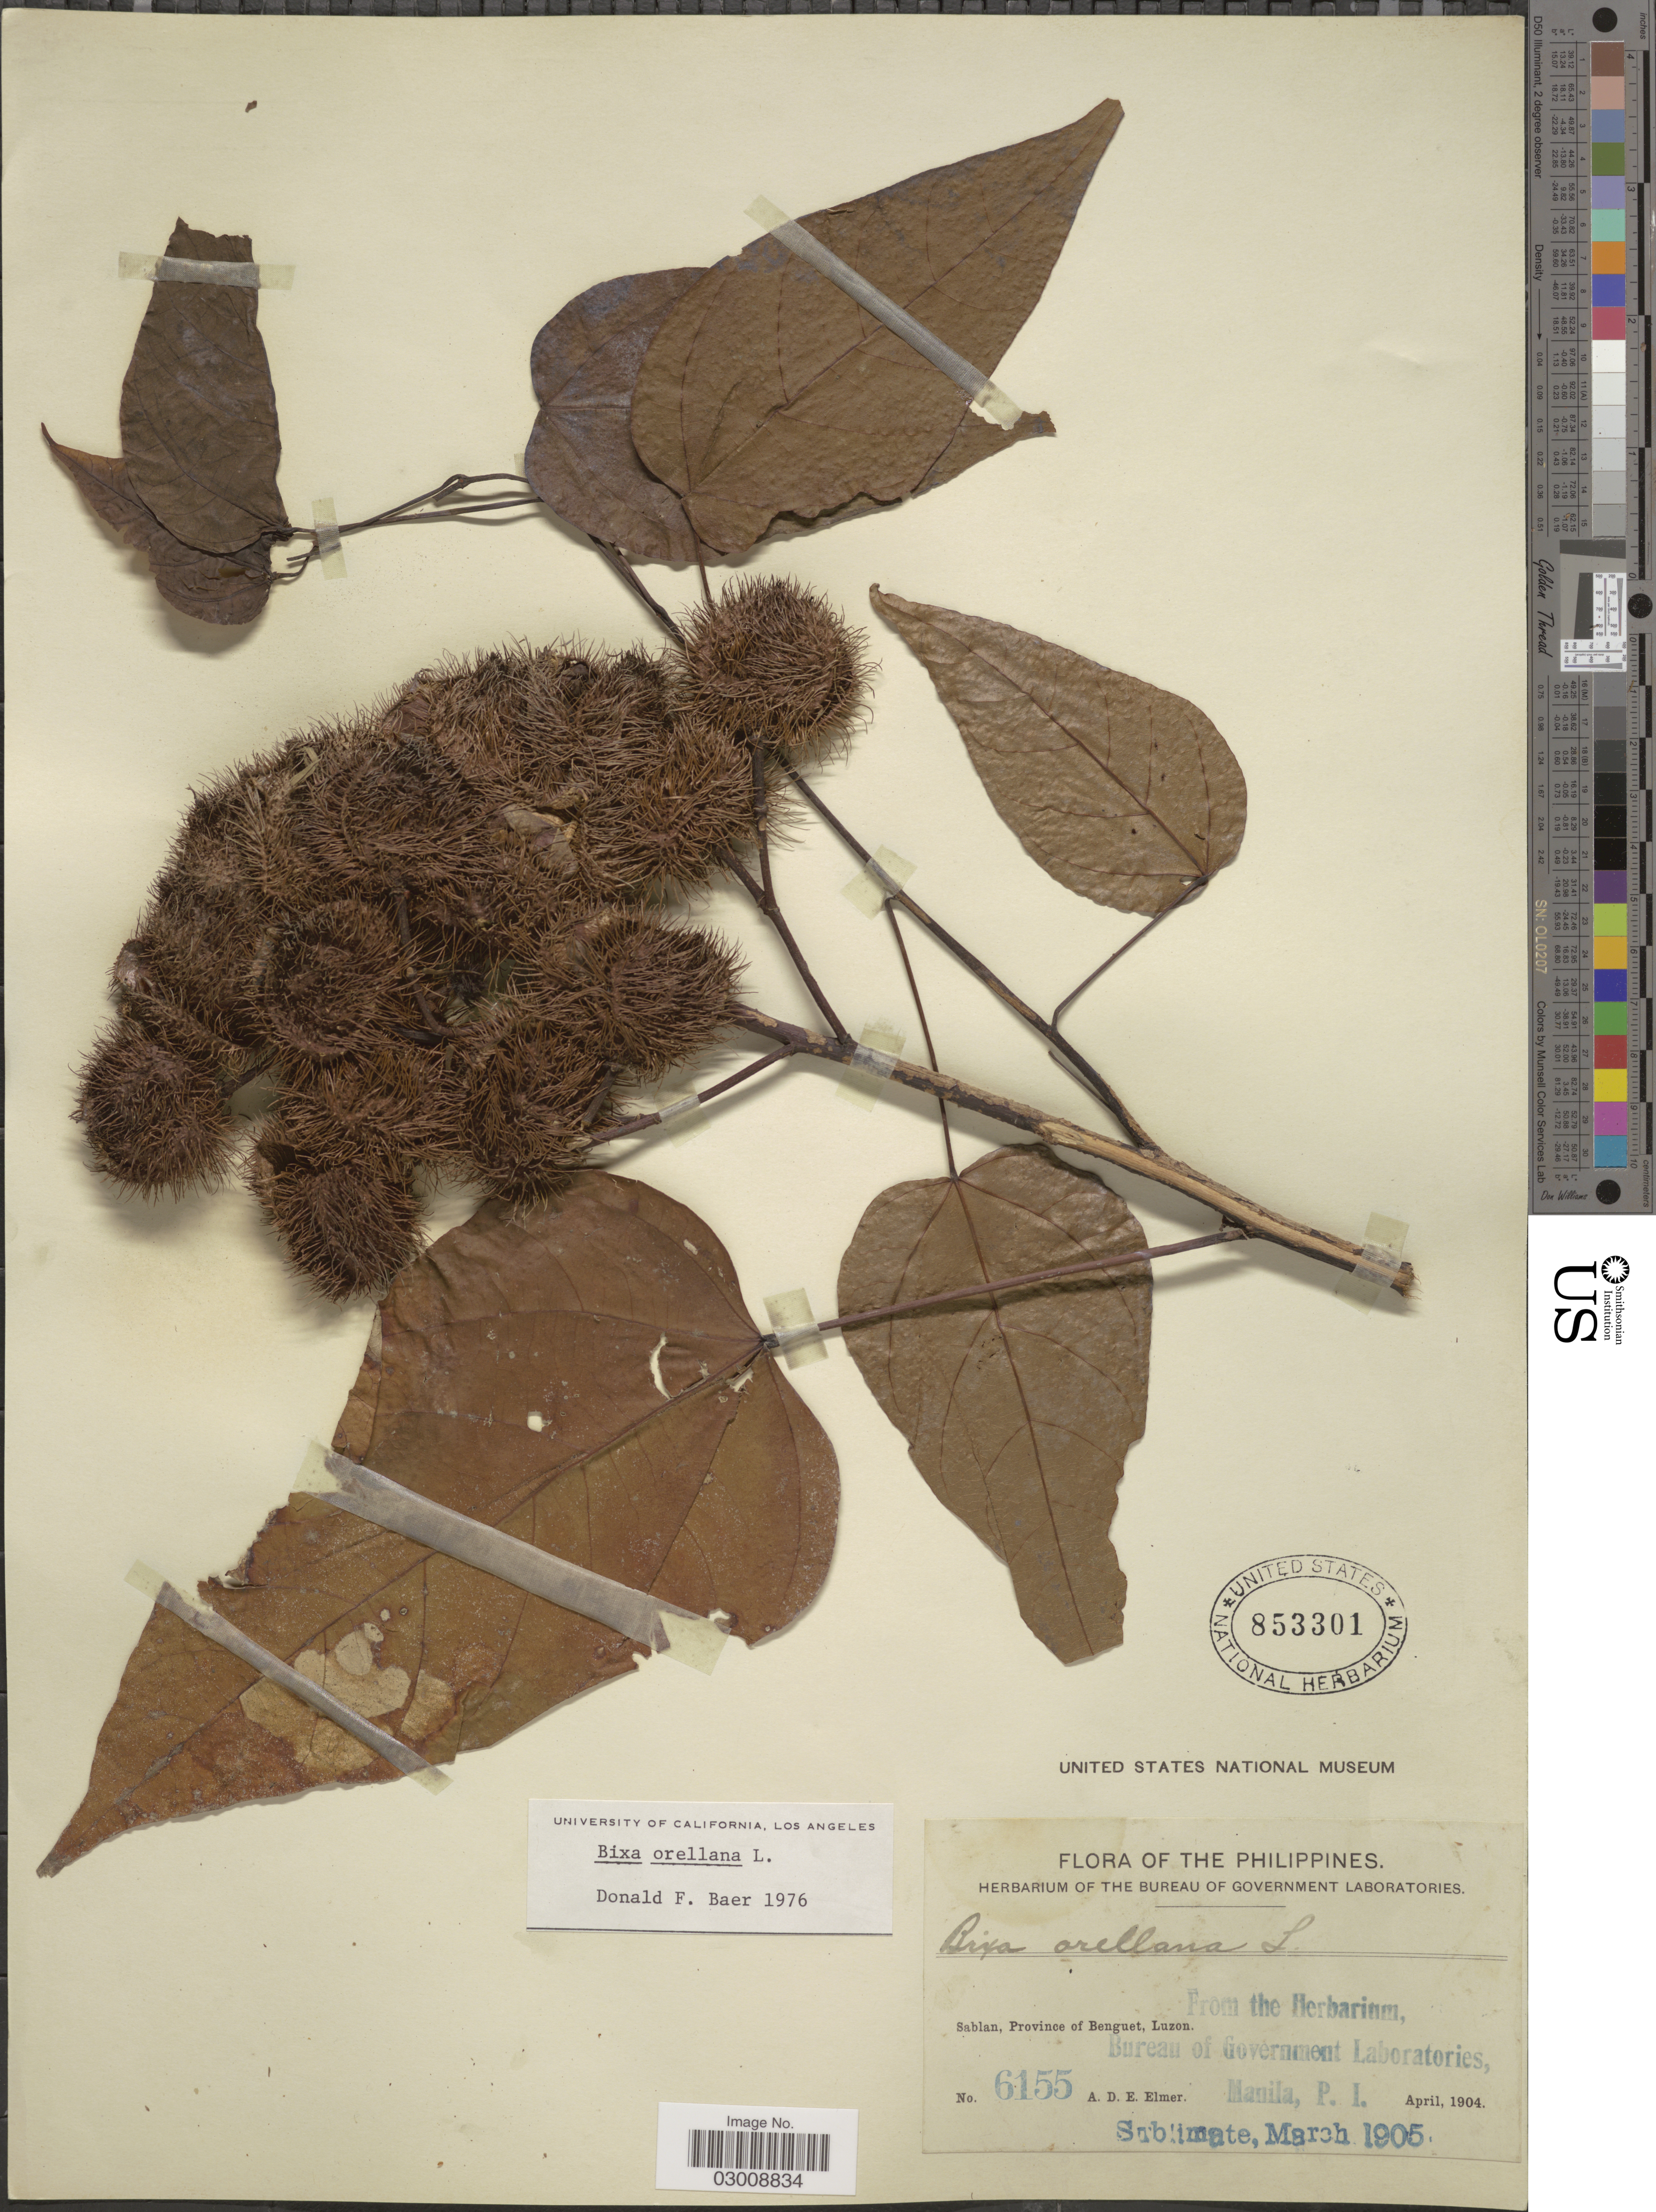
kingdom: Plantae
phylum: Tracheophyta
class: Magnoliopsida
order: Malvales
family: Bixaceae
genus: Bixa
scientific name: Bixa orellana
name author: L.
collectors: A. D. E. Elmer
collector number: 6155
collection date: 1904-04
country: Philippines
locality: The Philippines. Sablan, Province of Benguet, Luzon.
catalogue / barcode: US 853301